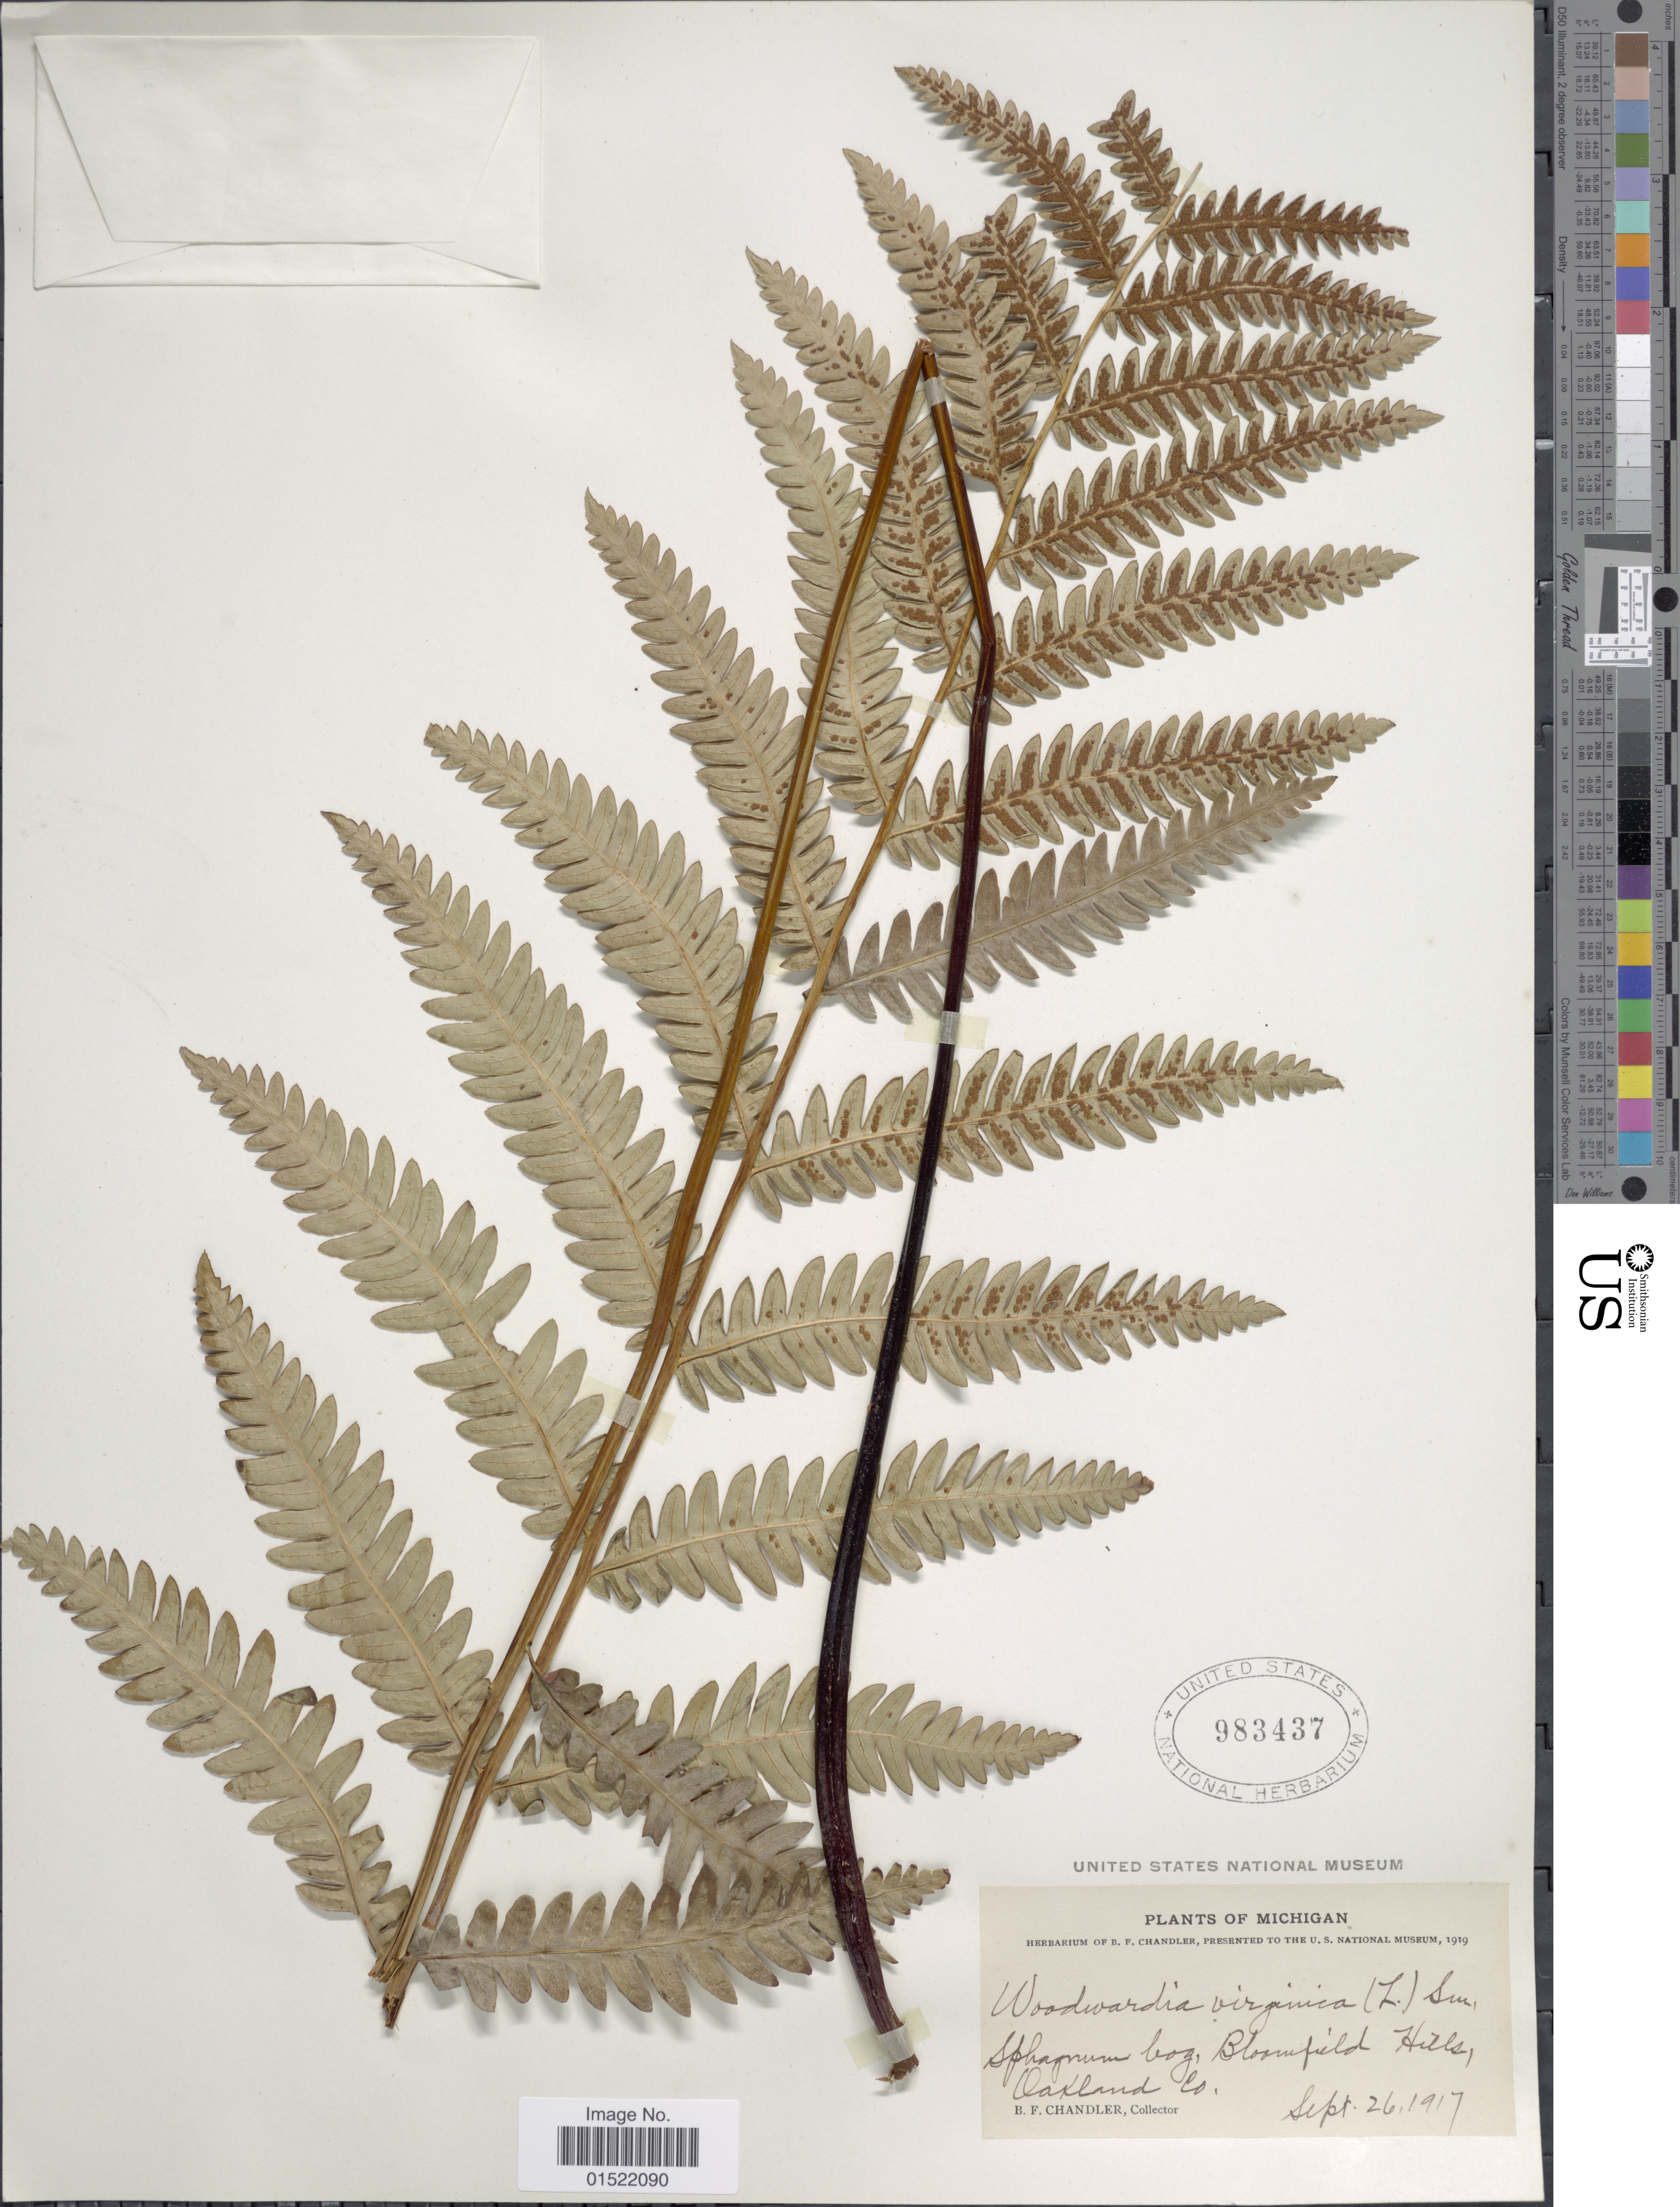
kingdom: Plantae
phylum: Tracheophyta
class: Polypodiopsida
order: Polypodiales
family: Blechnaceae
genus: Woodwardia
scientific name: Woodwardia virginica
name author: (L.) R.M. Sm.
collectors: B. F. Chandler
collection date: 1917-09-26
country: United States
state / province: Michigan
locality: Bloomfield Hills, Oakland Co.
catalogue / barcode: US 983437